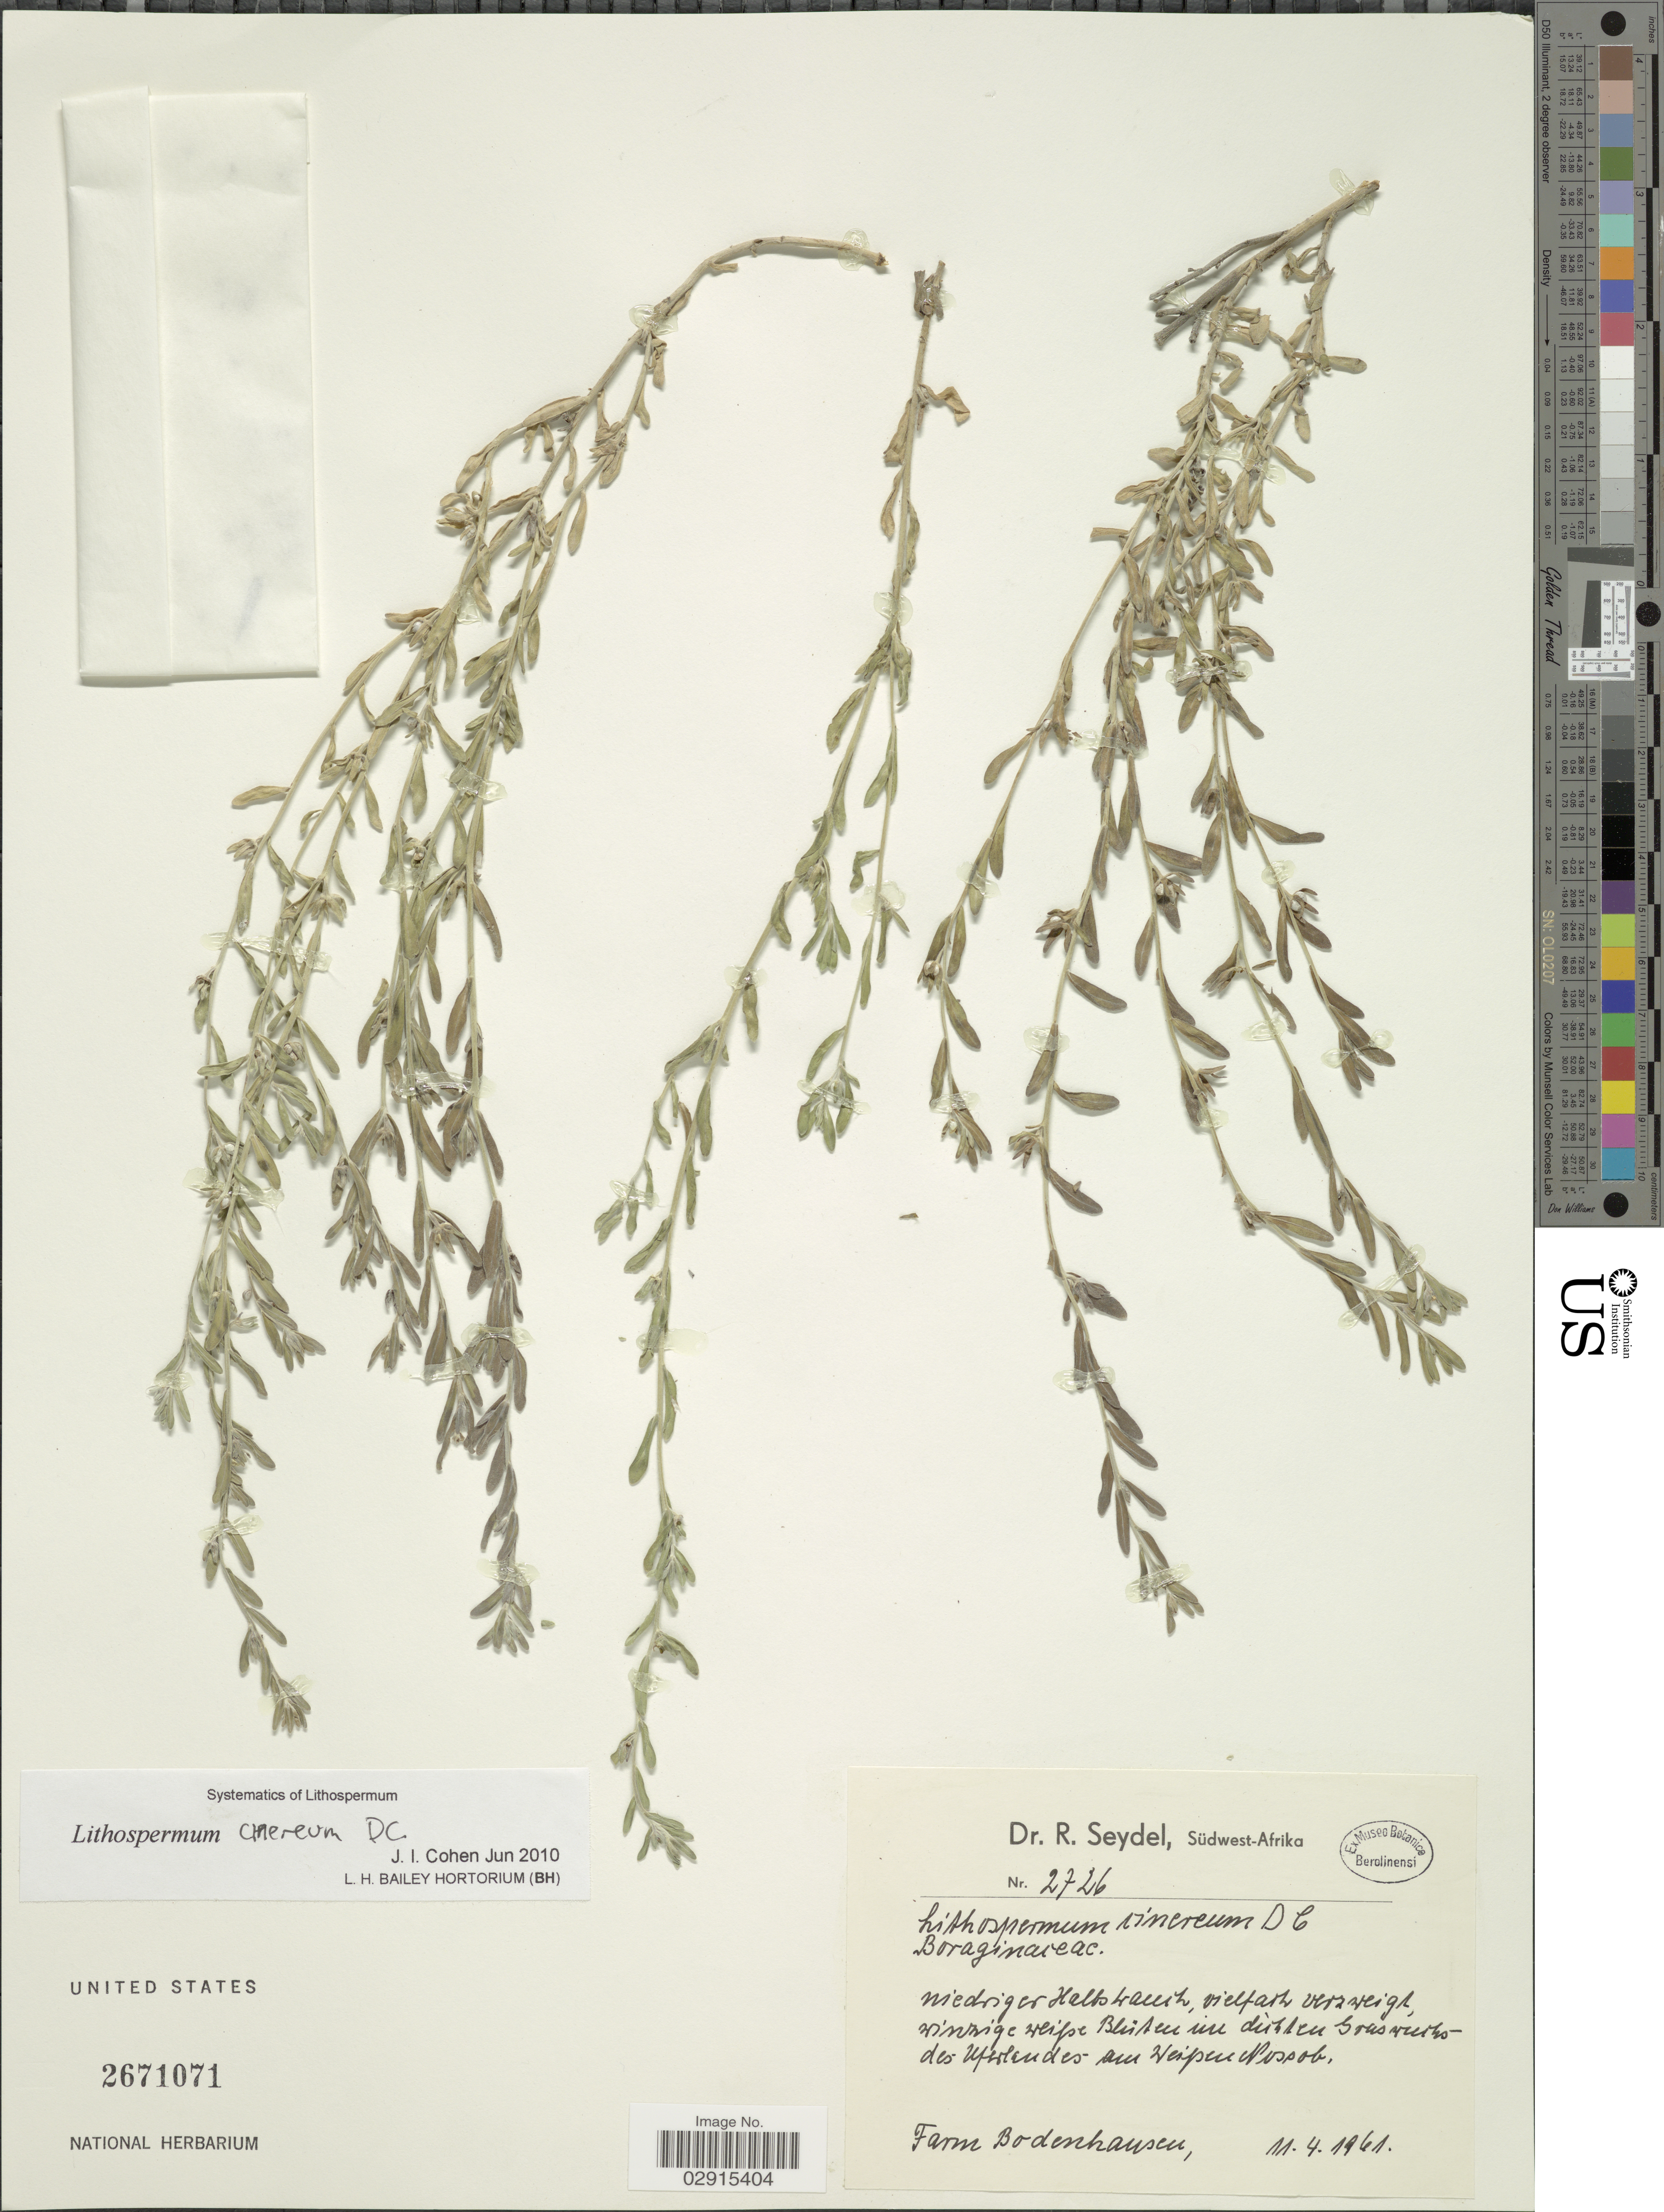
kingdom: Plantae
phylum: Tracheophyta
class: Magnoliopsida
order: Boraginales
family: Boraginaceae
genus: Lithospermum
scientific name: Lithospermum cinereum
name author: DC.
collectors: R. Seydel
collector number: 2726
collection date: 1961-04-11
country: Namibia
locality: Süd-west-Afrika. Farm Bodenhausen.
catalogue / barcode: US 2671071